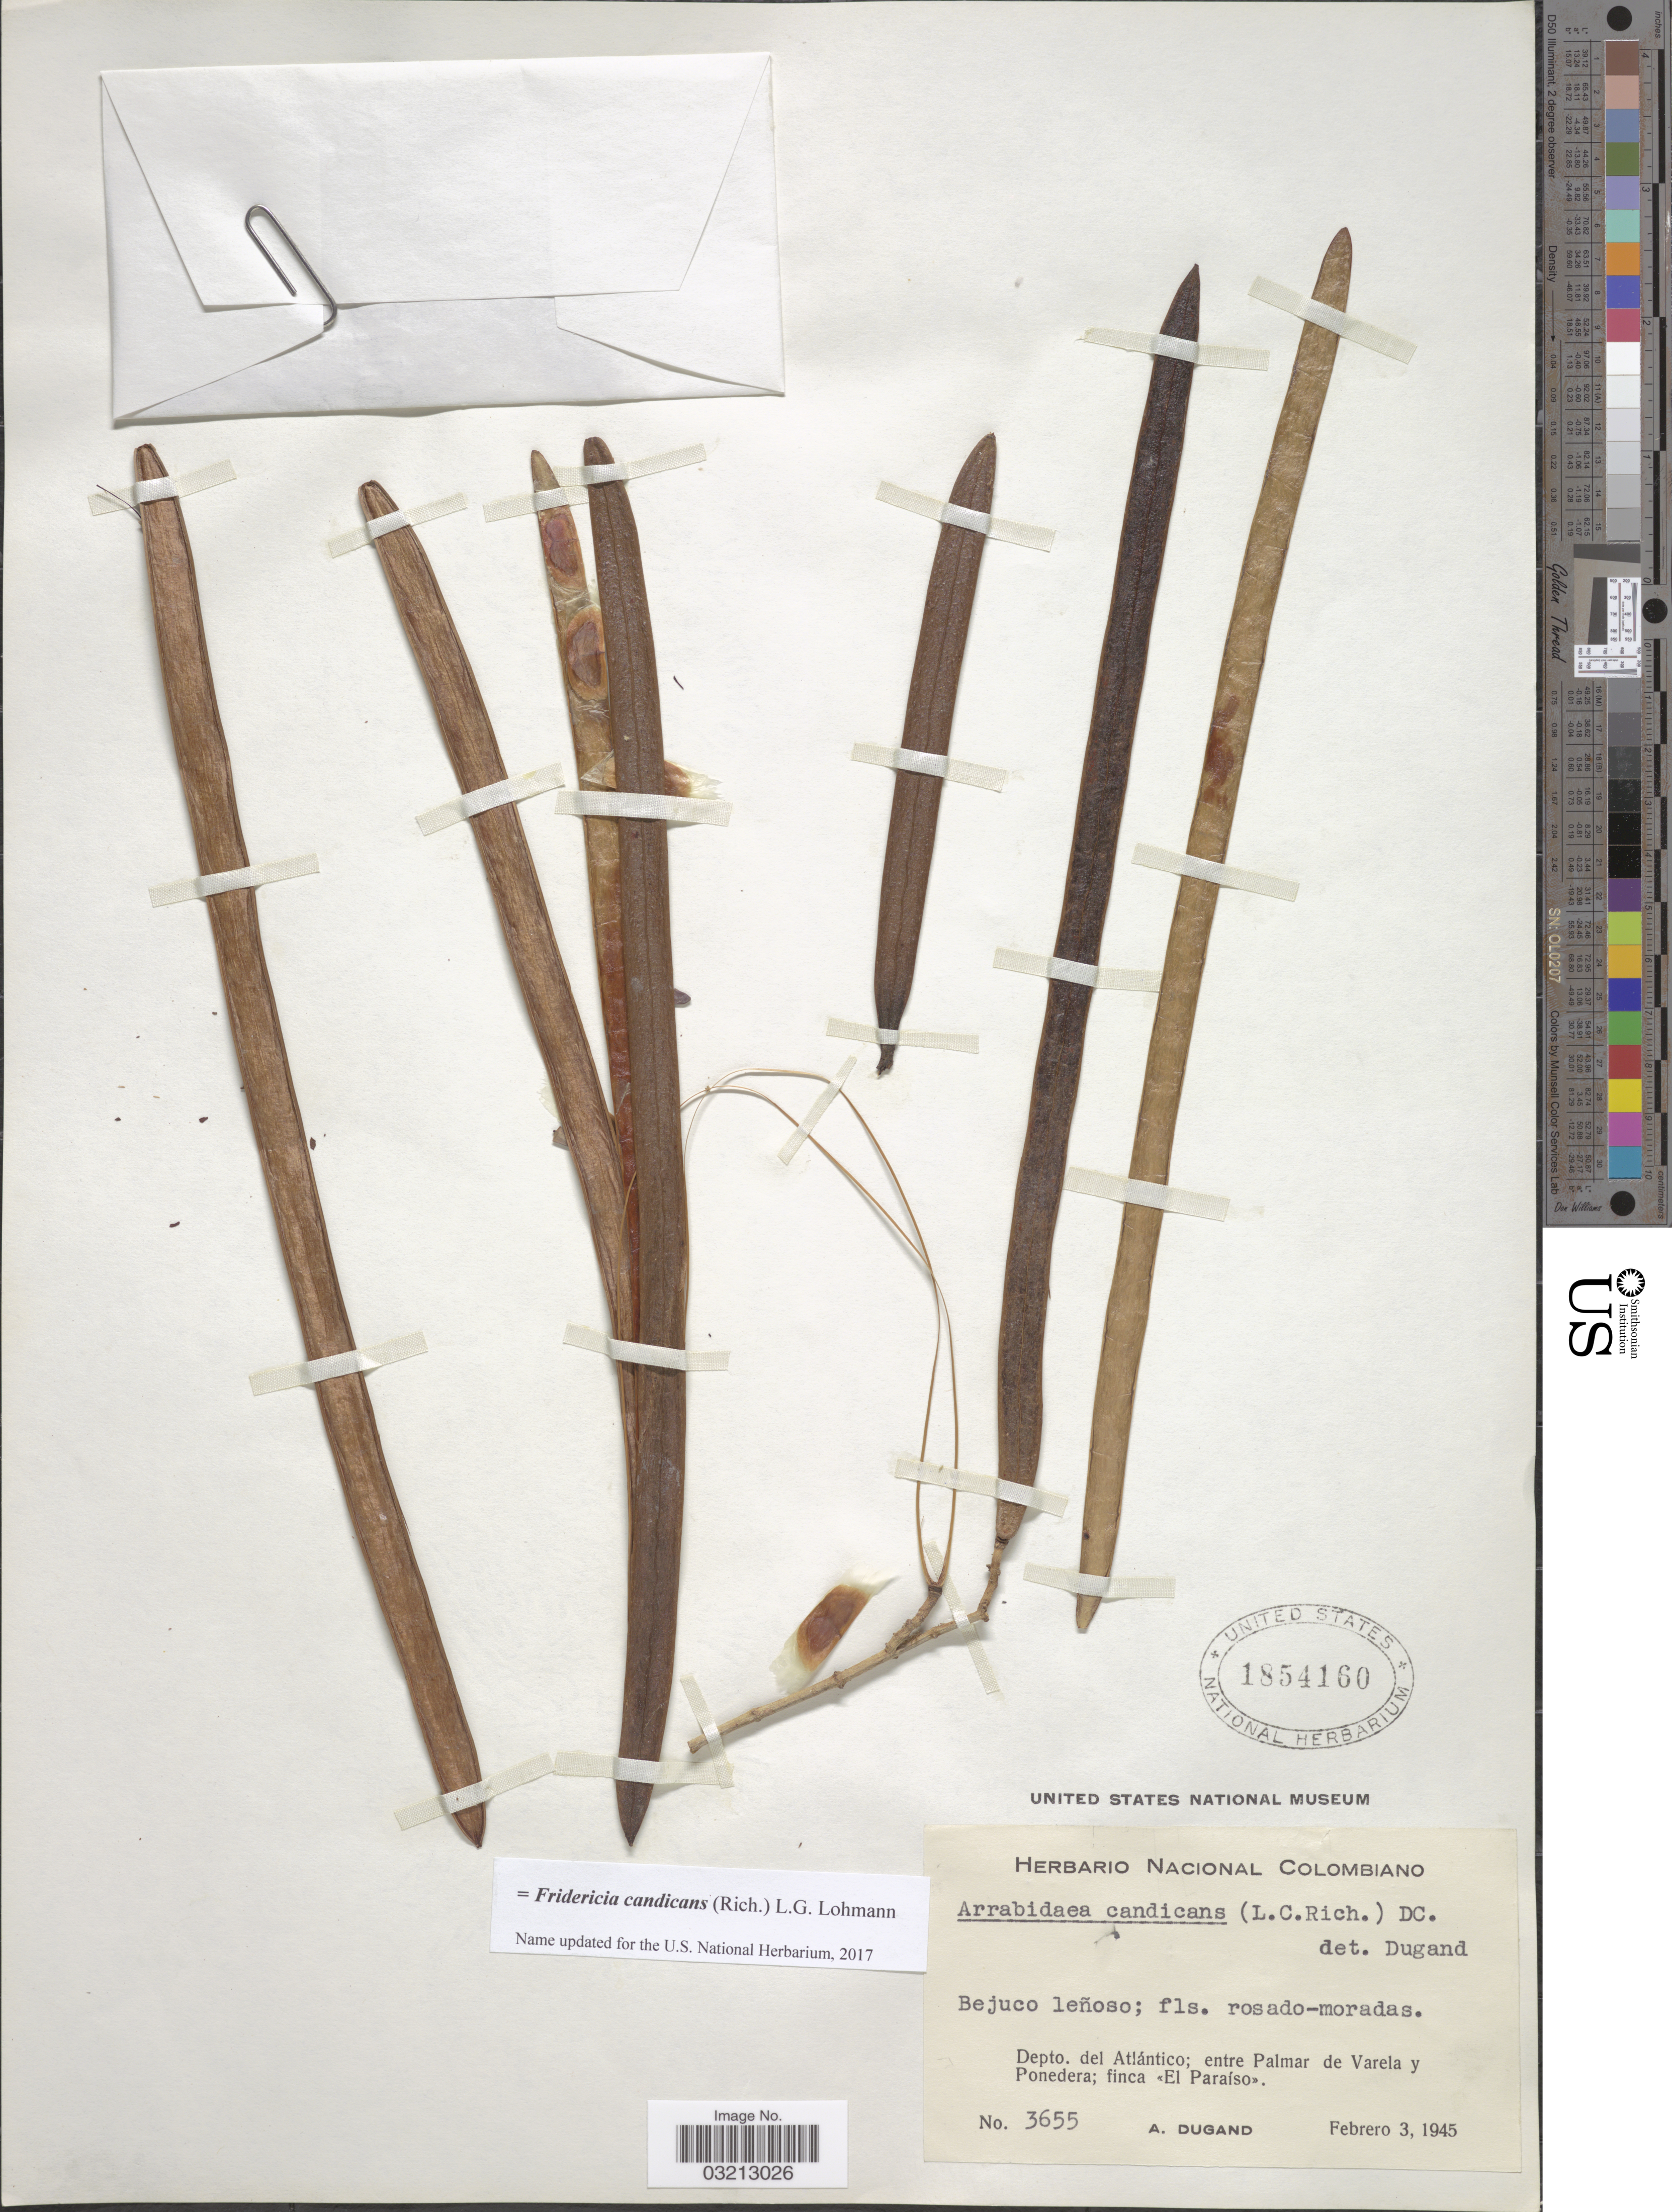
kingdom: Plantae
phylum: Tracheophyta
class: Magnoliopsida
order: Lamiales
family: Bignoniaceae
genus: Fridericia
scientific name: Fridericia candicans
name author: (Rich.) L.G. Lohmann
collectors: A. Dugand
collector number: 3655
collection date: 1945-02-03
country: Colombia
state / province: Atlántico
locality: Depto. del Atlántico; entre Palmar de Varela y Ponedera; finca <<El Paraíso>>.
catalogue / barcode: US 1854160